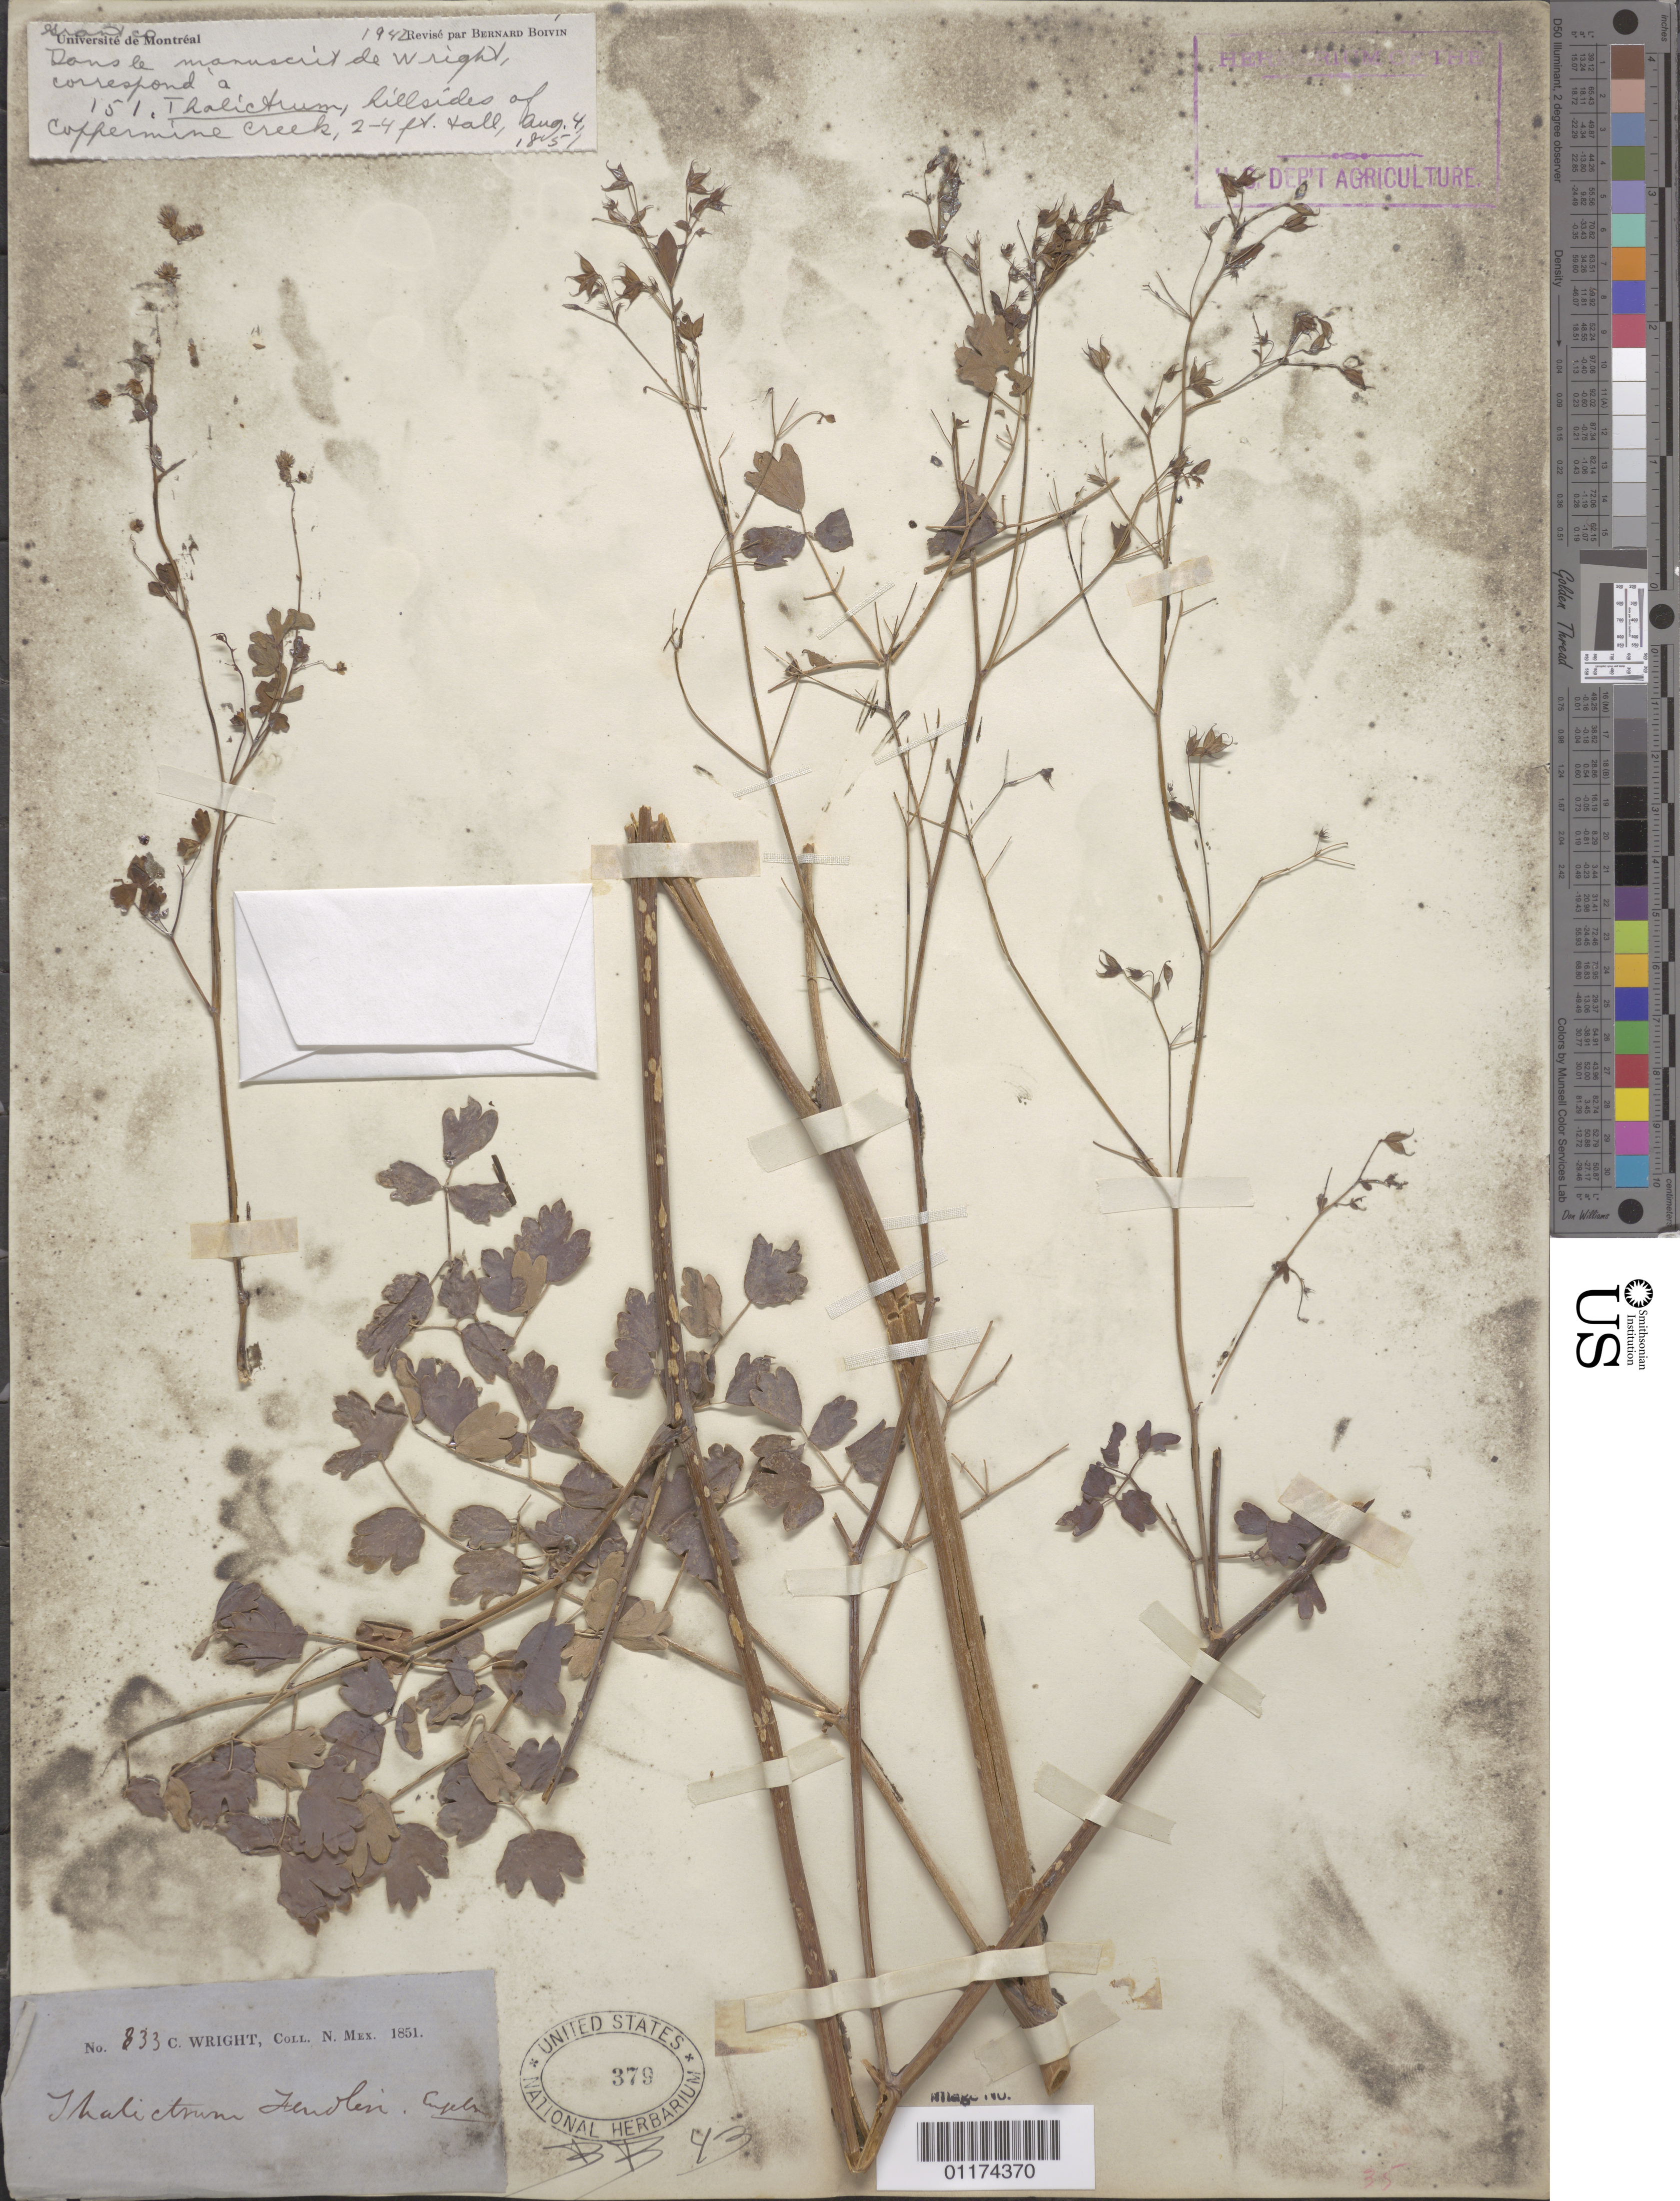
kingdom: Plantae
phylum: Tracheophyta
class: Magnoliopsida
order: Ranunculales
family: Ranunculaceae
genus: Thalictrum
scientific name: Thalictrum fendleri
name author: Engelm. ex A. Gray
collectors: C. Wright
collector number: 833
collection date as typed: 1851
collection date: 1851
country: United States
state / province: New Mexico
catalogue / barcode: US 379